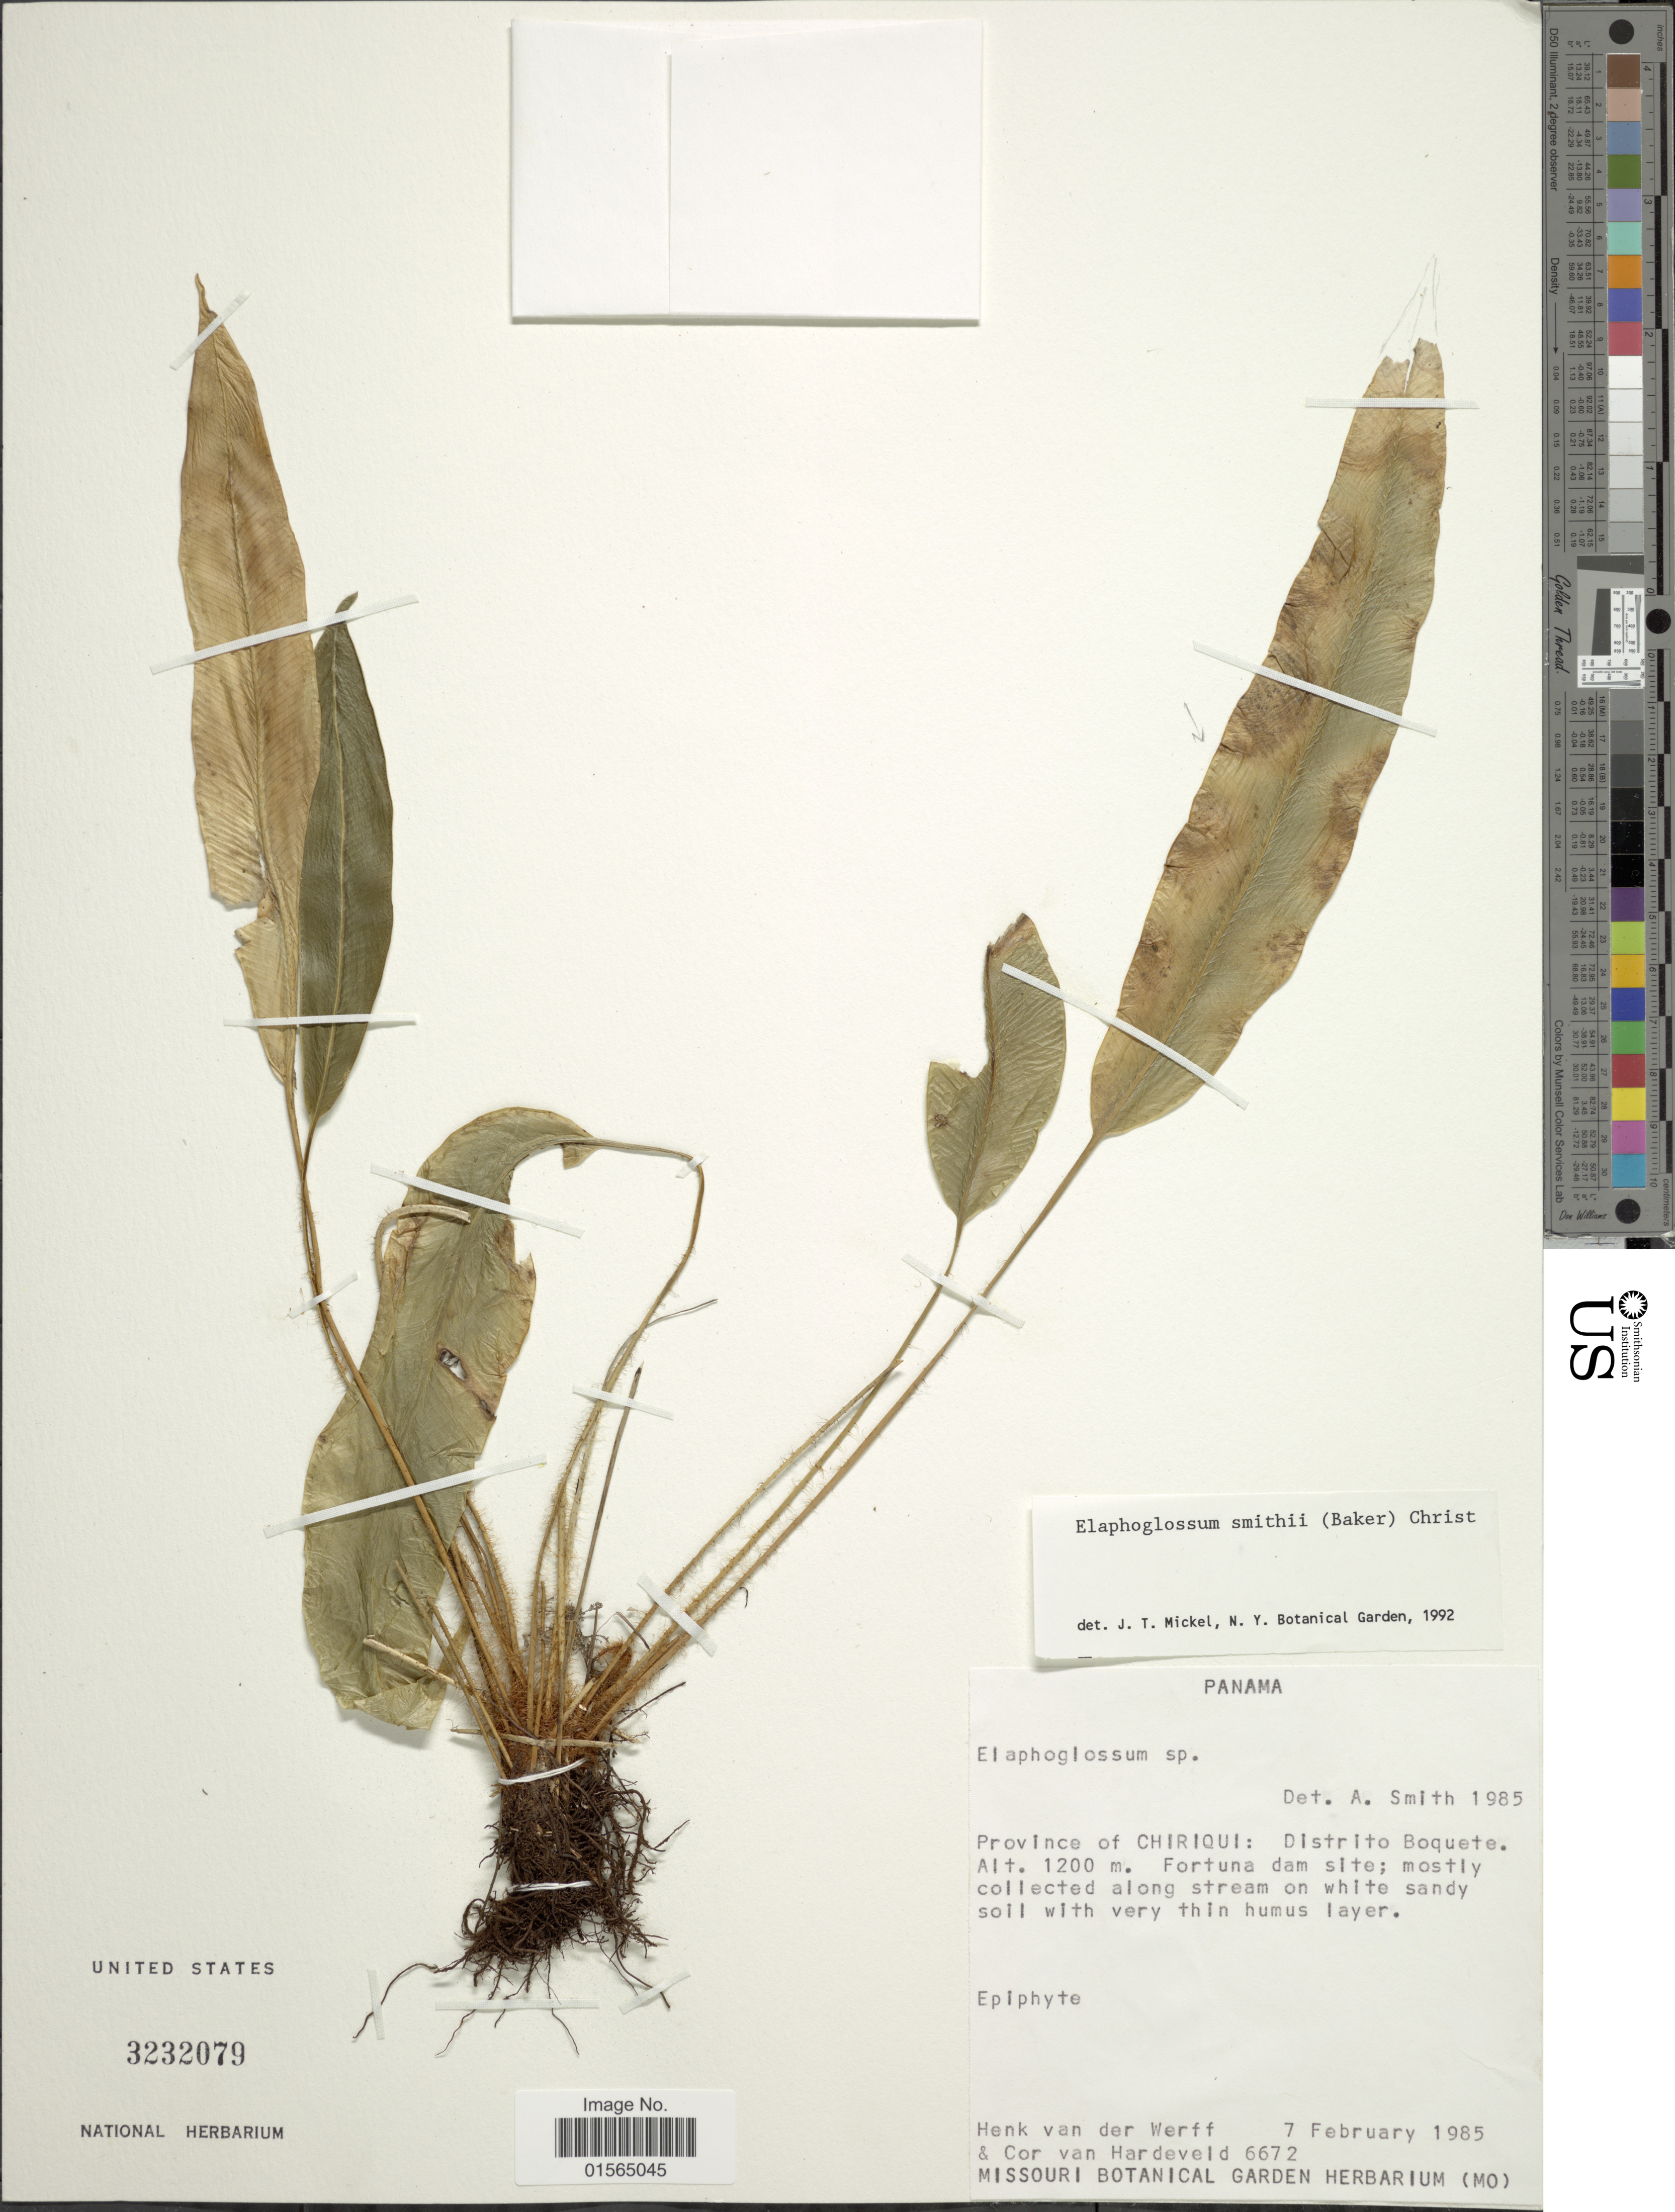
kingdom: Plantae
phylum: Tracheophyta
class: Polypodiopsida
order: Polypodiales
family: Dryopteridaceae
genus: Elaphoglossum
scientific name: Elaphoglossum smithii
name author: (Baker) Christ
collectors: H. van der Werff & C. Van Hardeveld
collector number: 6672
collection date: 1985-02-07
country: Panama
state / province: Chiriqui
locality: Province of Chiriqui: Distrito Boquete. Fortuna dam site; mostly collected along stream on white sandy soil with very thin humus layer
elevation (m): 1200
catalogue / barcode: US 3232079